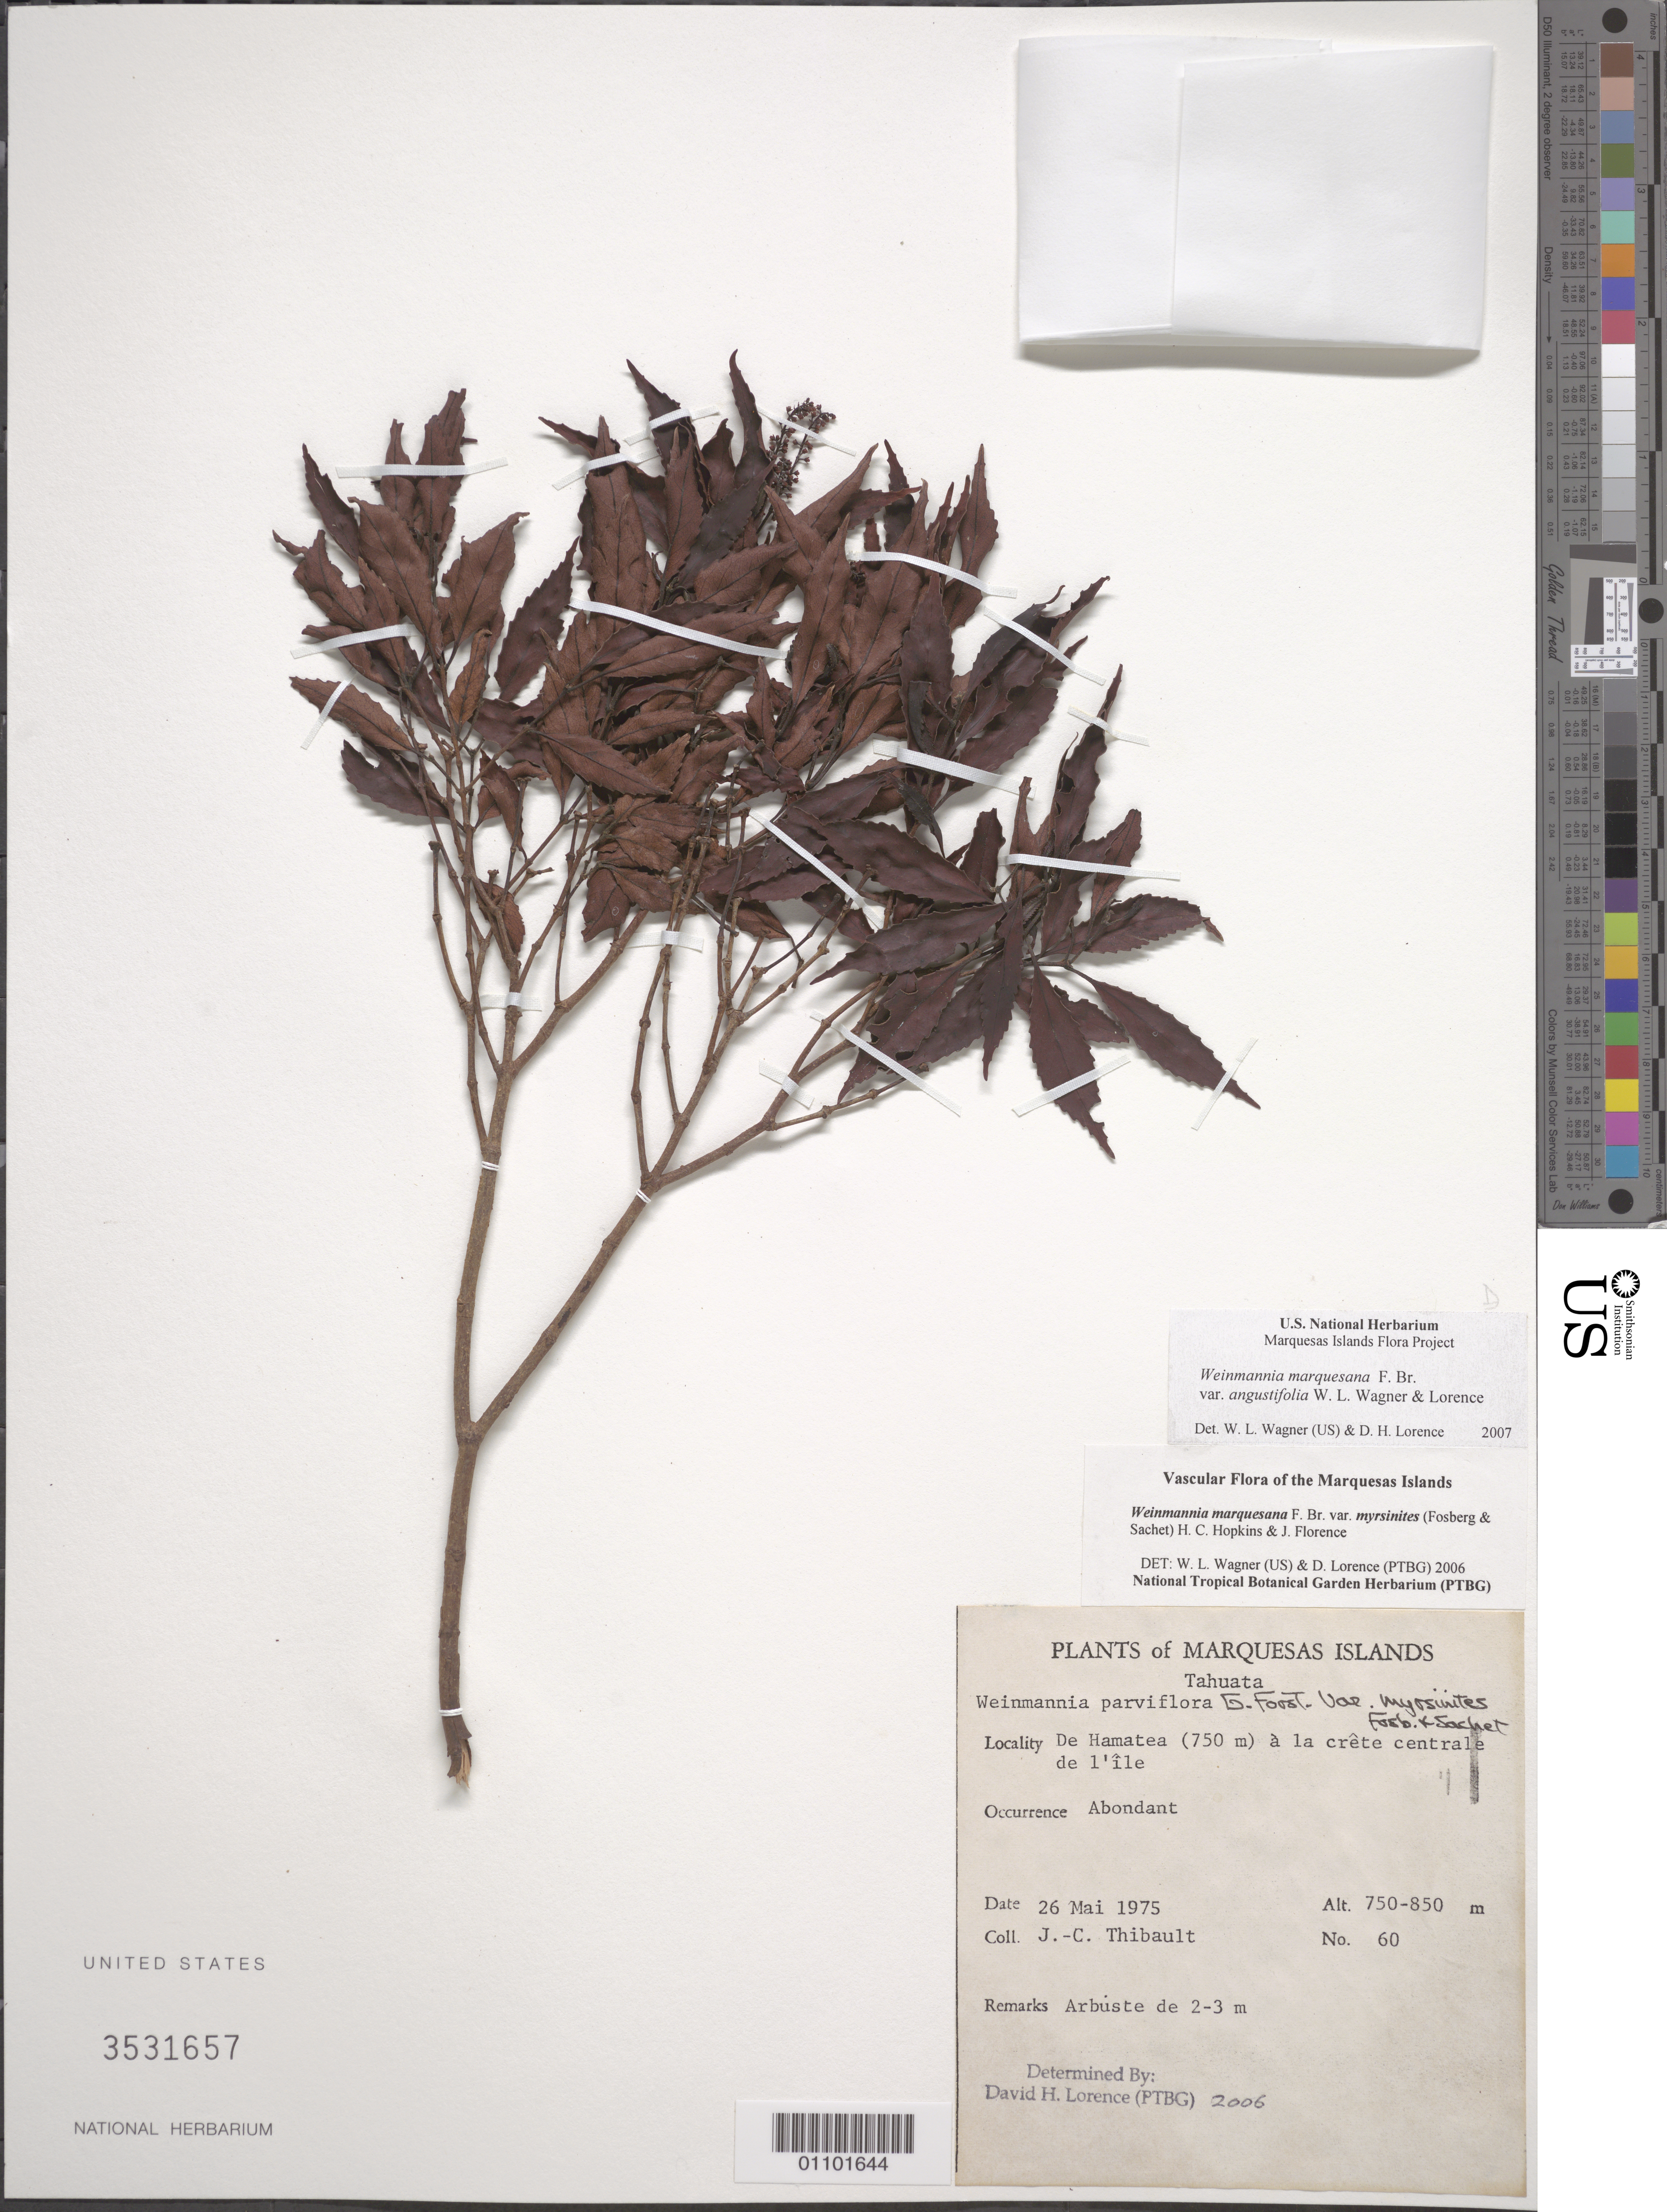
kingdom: Plantae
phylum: Tracheophyta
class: Magnoliopsida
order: Oxalidales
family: Cunoniaceae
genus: Pterophylla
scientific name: Pterophylla marquesana var. angustifolia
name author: (Lorence & W.L. Wagner) Pillon & H.C. Hopkins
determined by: Wagner, W. L., (BOT), Smithsonian Institution - National Museum of Natural History (UNITED STATES)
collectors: J. Thibault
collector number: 60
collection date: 1975-05-26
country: French Polynesia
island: Tahuata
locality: De Hamatea (750 m) à la crête centrale de l'île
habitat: Occurrence abondant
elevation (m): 750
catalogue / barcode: US 3531657